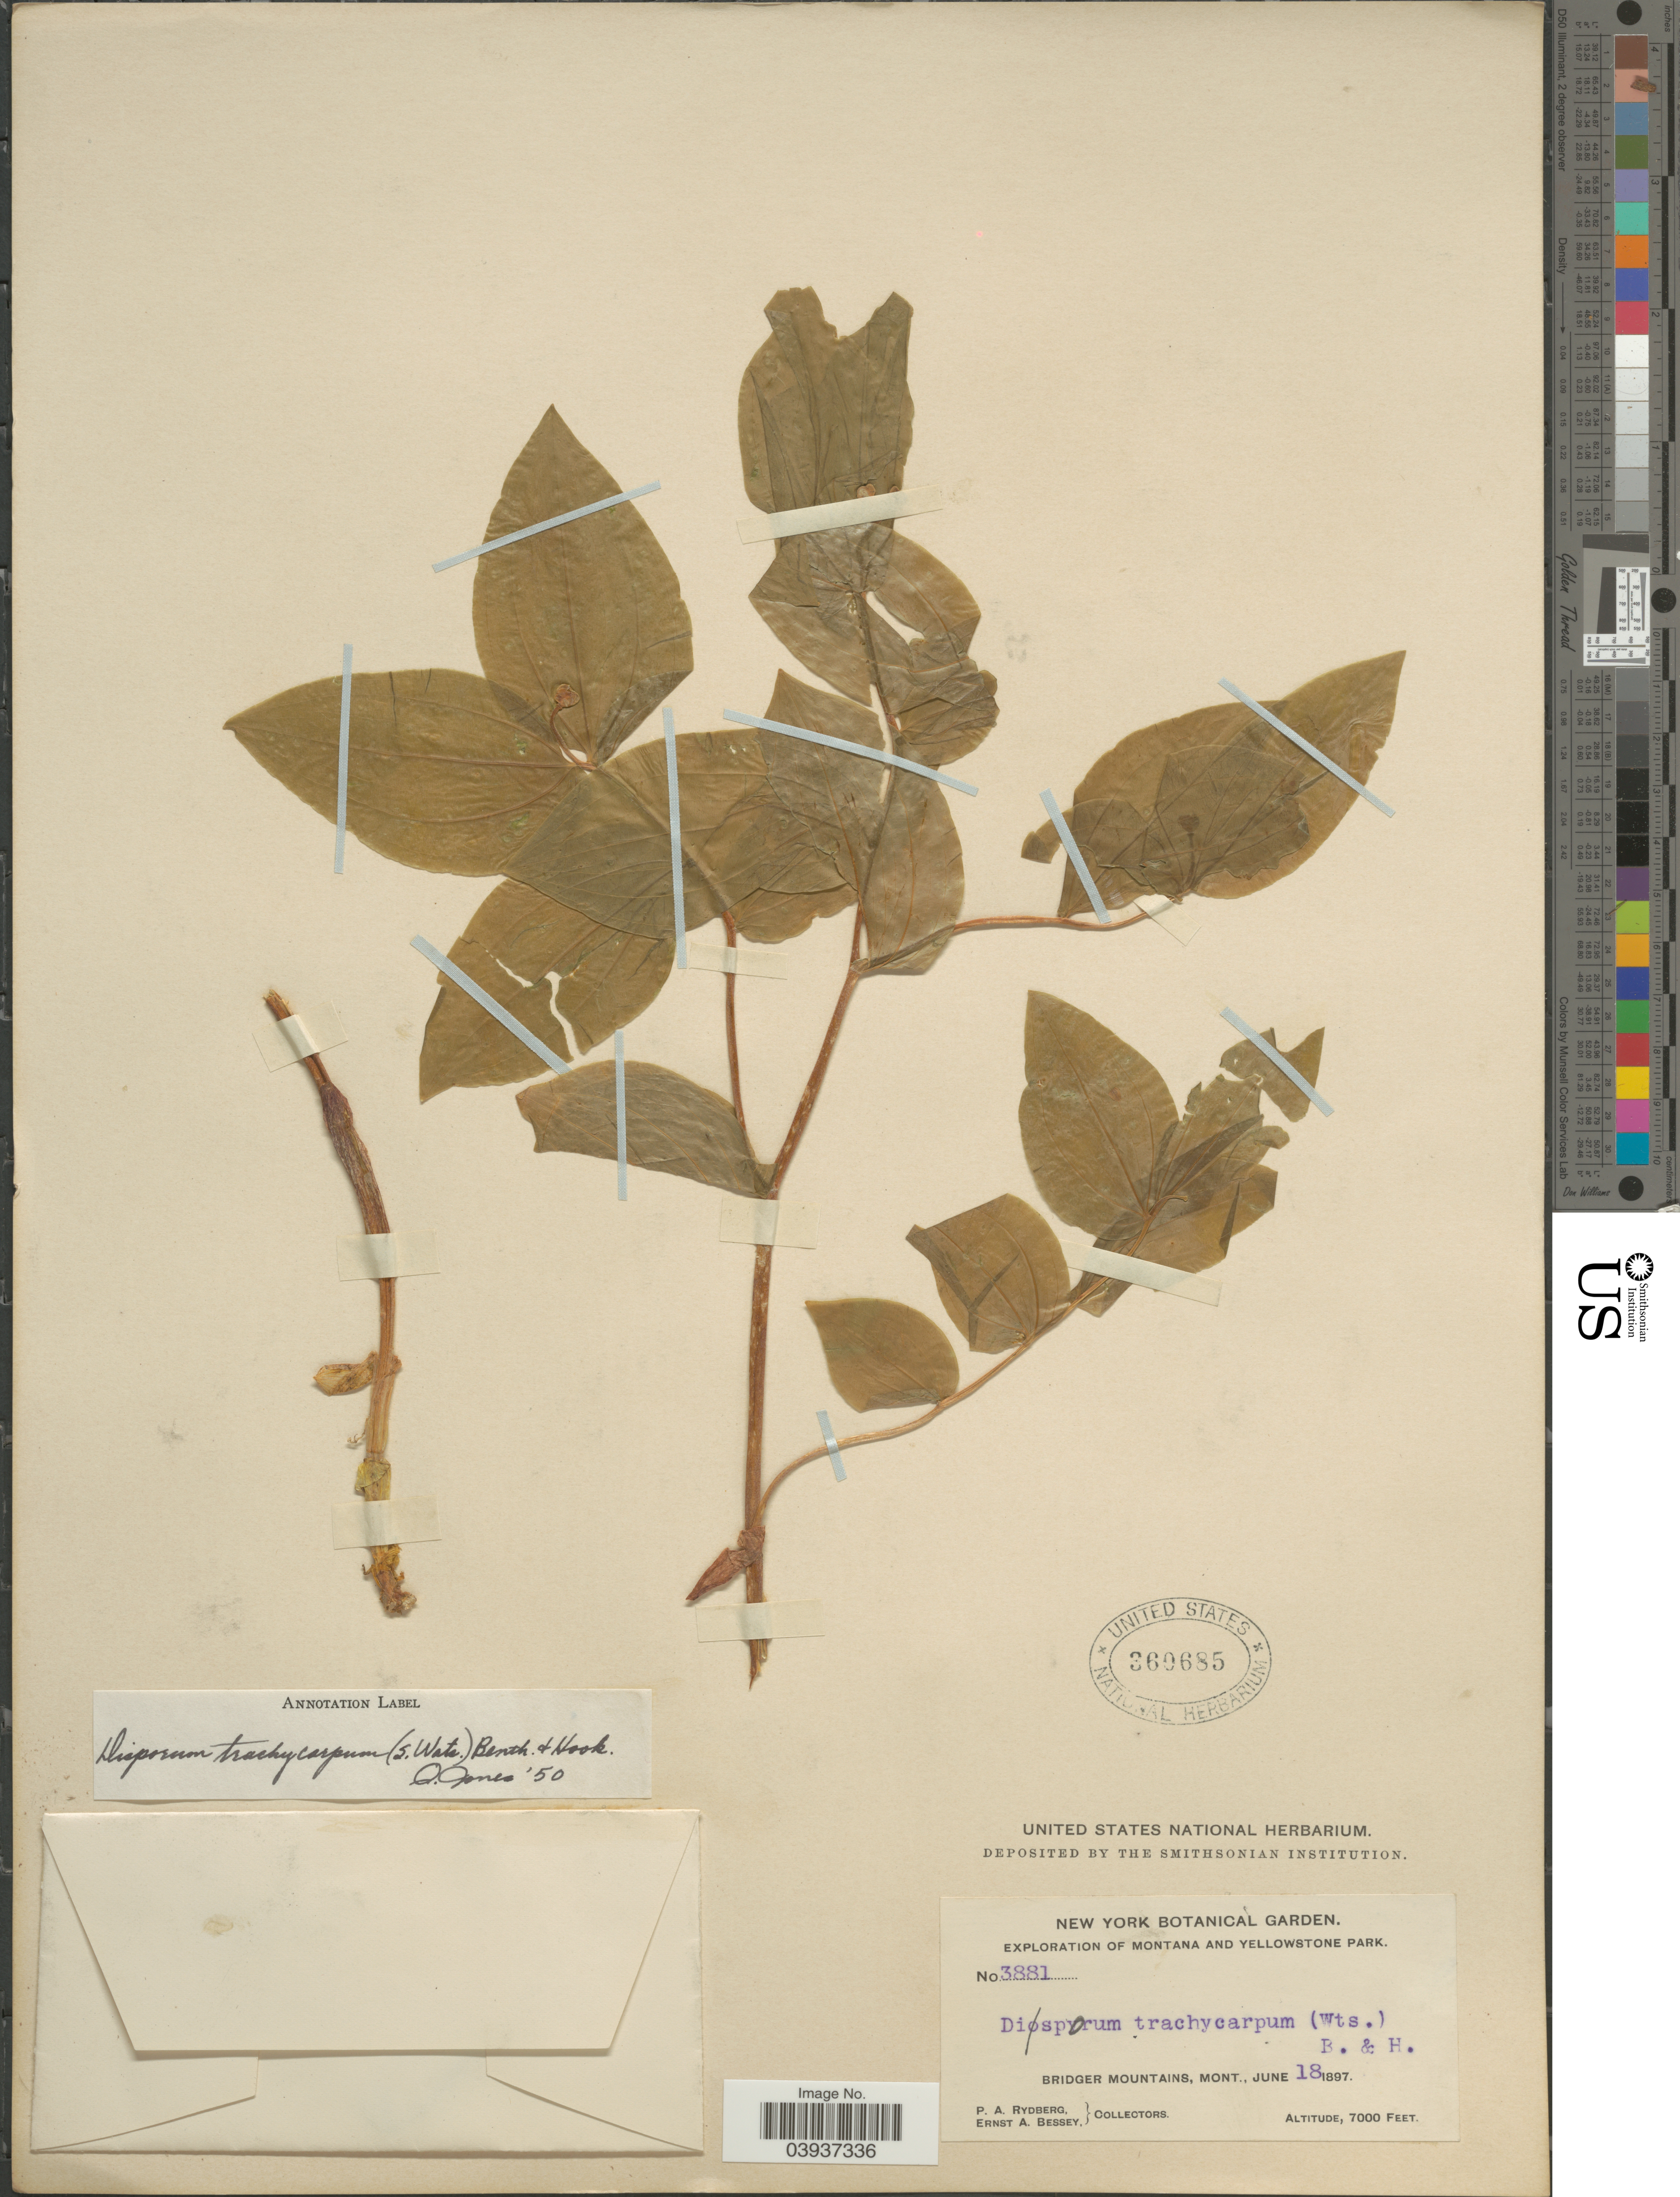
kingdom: Plantae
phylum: Tracheophyta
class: Liliopsida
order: Liliales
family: Colchicaceae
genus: Disporum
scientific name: Disporum trachycarpum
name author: (S. Watson) Benth. & Hook. f.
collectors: P. A. Rydberg & E. A. Bessey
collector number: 3881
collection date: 1897-06-18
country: United States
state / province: Montana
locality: Yellowstone Park. Bridger Mountains.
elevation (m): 2134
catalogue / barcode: US 360685